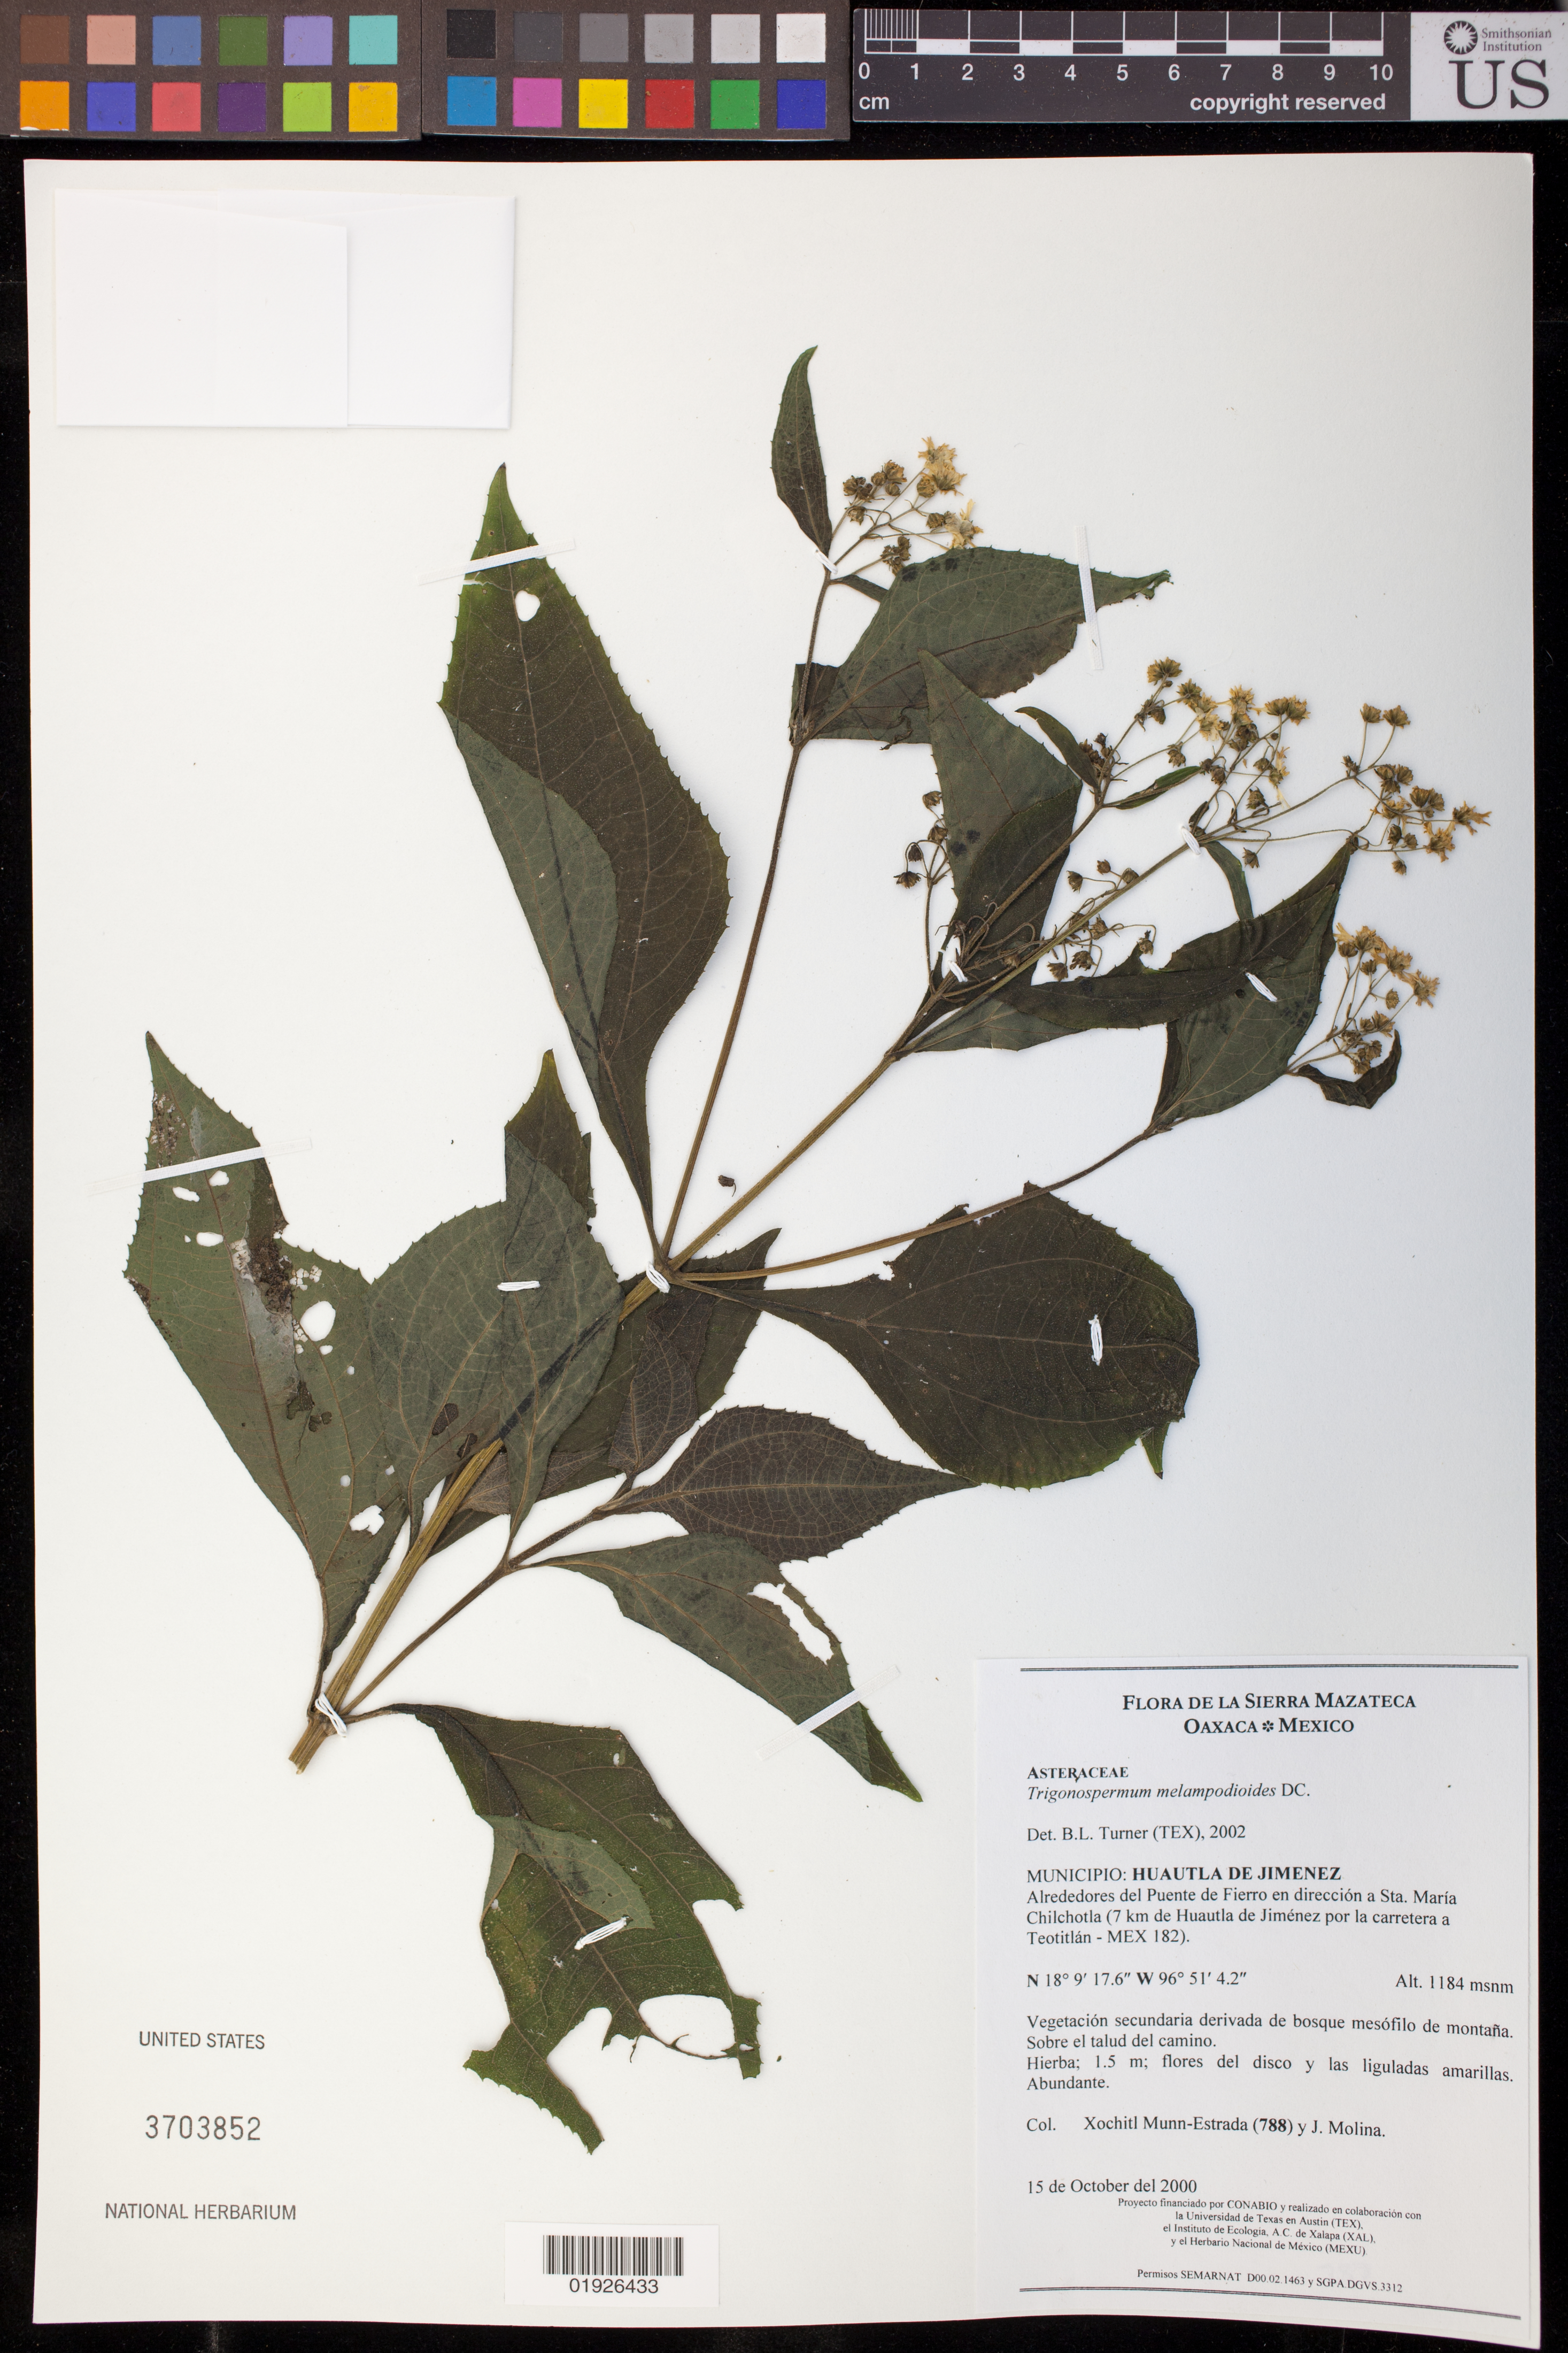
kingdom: Plantae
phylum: Tracheophyta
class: Magnoliopsida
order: Asterales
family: Asteraceae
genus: Trigonospermum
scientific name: Trigonospermum melampodioides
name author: DC.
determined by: Turner, B. L.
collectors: X. Munn-Estrada & J. Molina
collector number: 788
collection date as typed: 15 de October del 2000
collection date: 2000-10-15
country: Mexico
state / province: Oaxaca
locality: Huautla de Jimenez, alrededores del Puente de Fierro en direccion a Sta. Maria Chilchotla (7 km de Huautla de Jimenez por la carretera a Teotitlan - MEX 182)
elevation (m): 1184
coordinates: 18 9 17.6 N, 96 51 4.2 W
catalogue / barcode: US 3703852